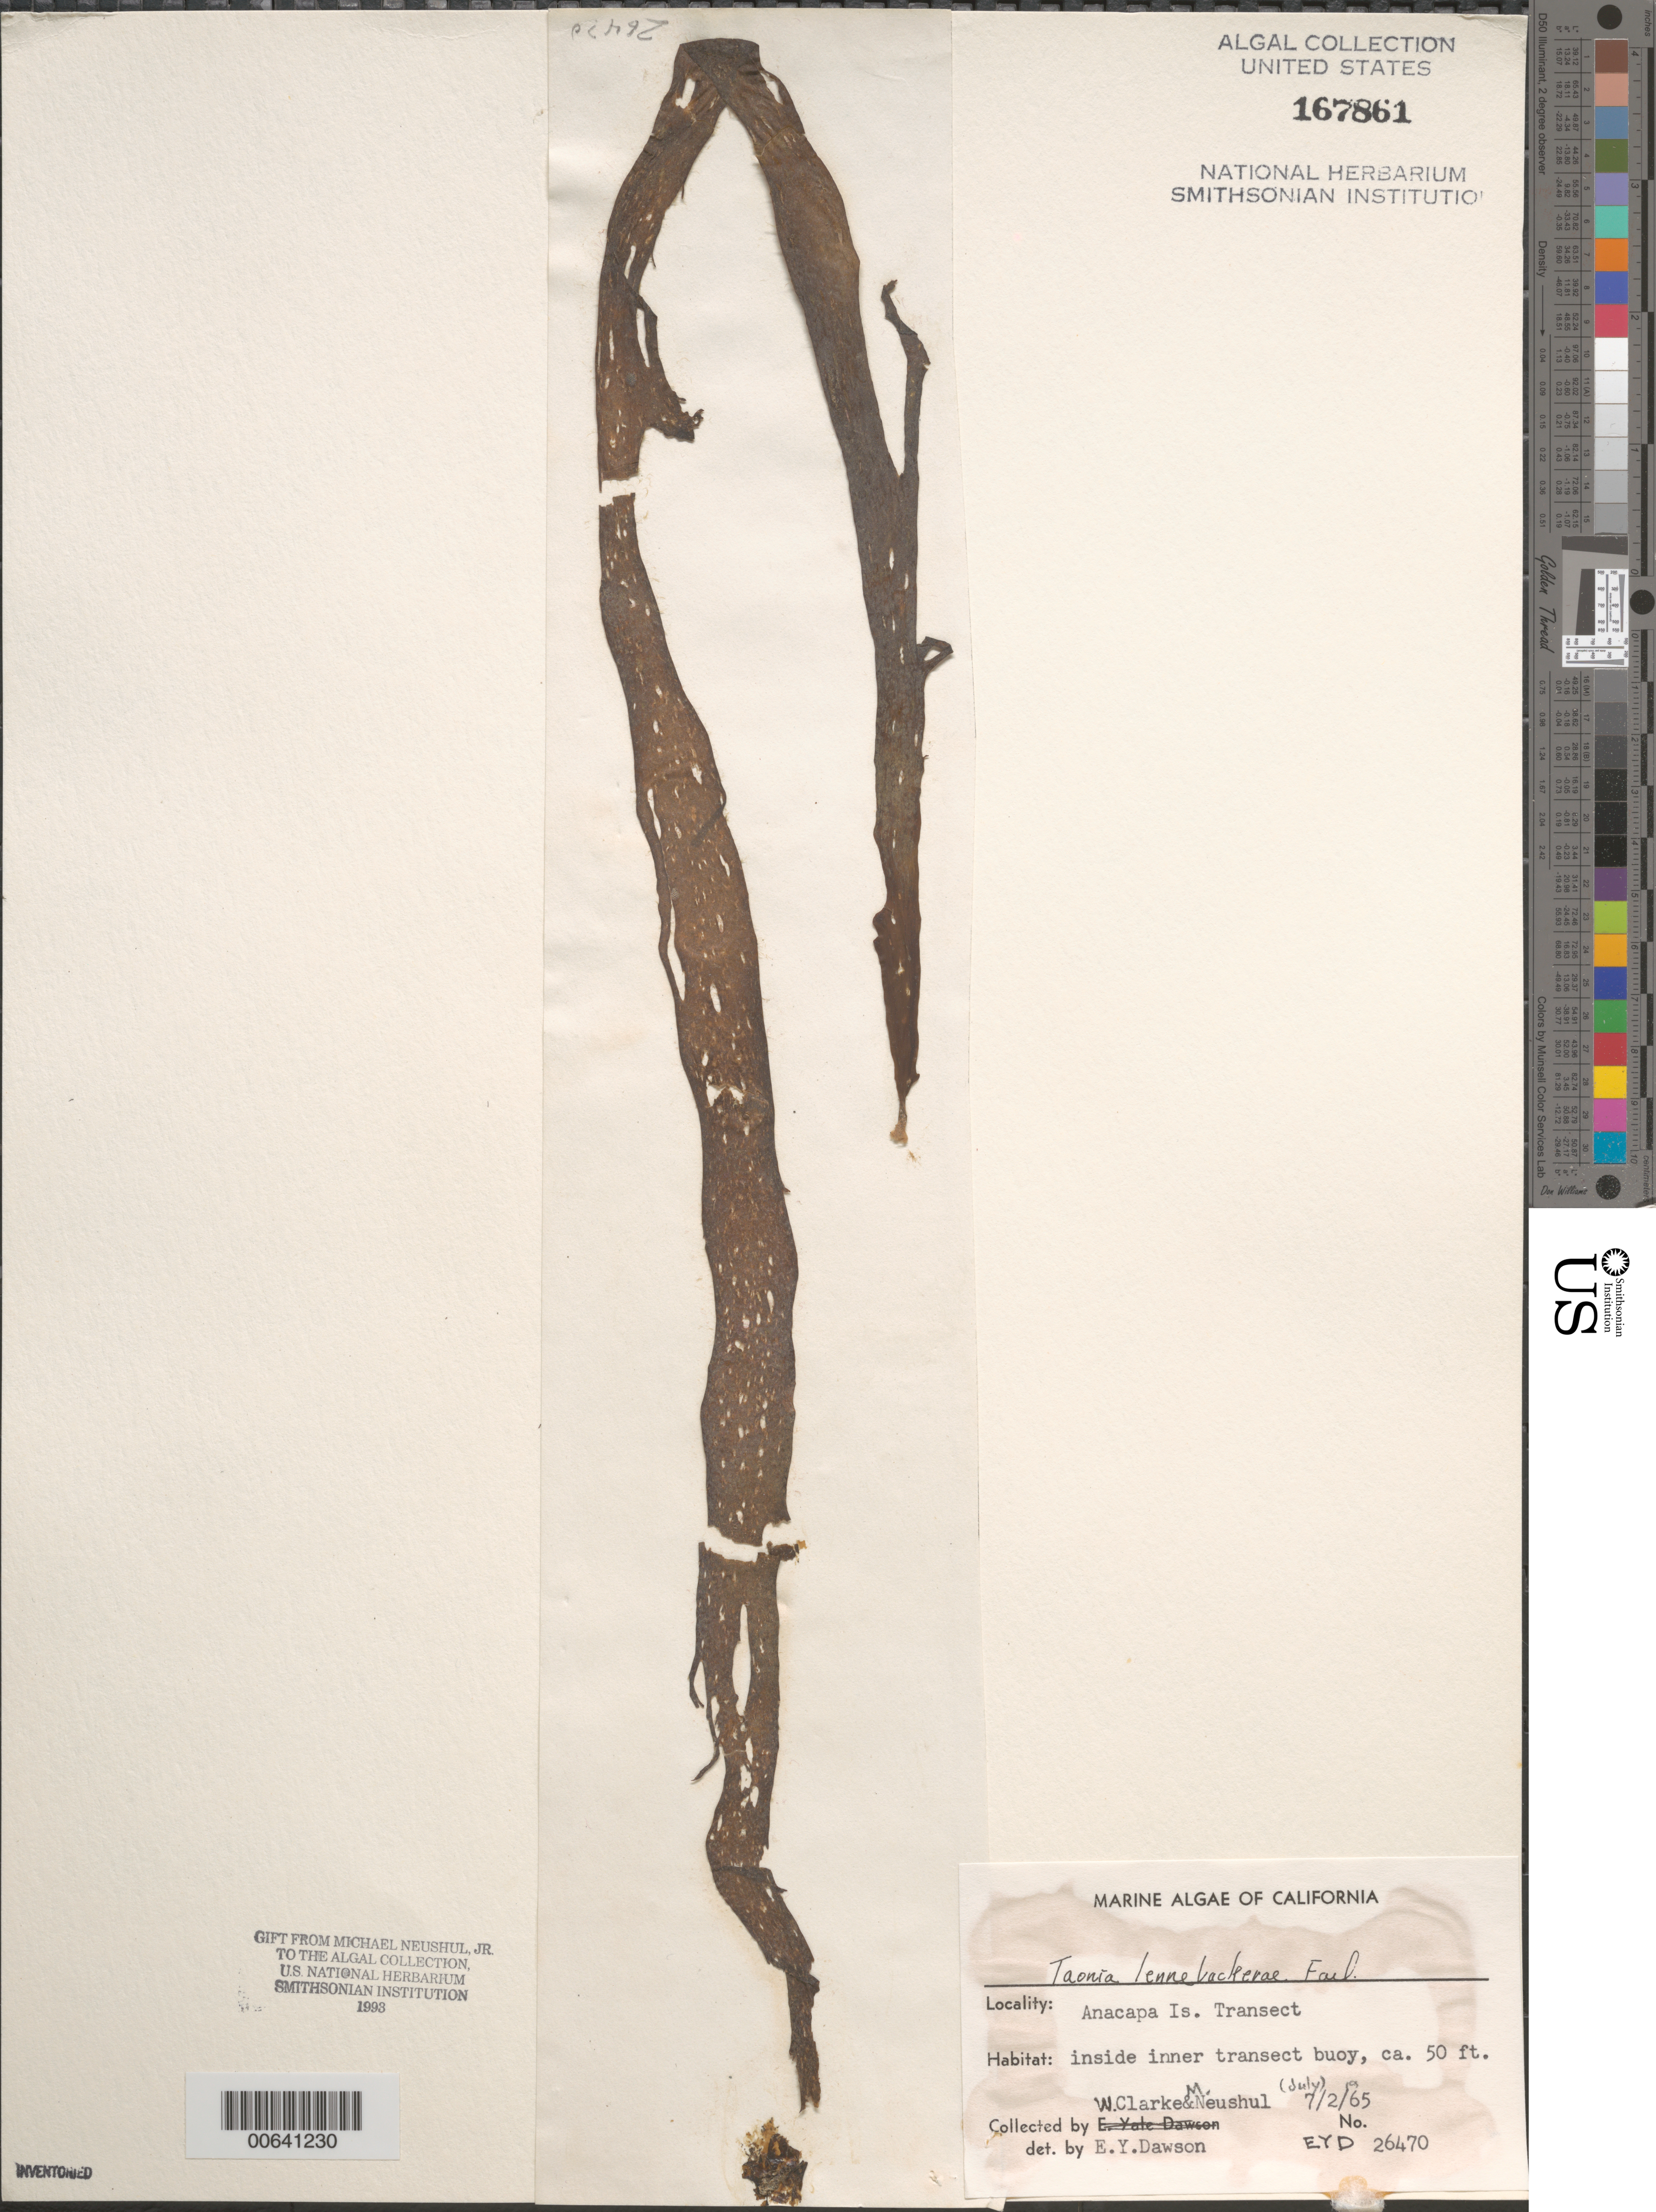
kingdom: Chromista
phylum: Ochrophyta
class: Phaeophyceae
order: Dictyotales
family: Dictyotaceae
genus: Taonia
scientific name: Taonia lennebackerae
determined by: Dawson, E. Y.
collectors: W. Clarke & M. Neushul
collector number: EYD 26470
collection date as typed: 02 Jul 1965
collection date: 1965-07-02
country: United States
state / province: California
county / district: Ventura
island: Anacapa Island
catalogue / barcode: US 167861